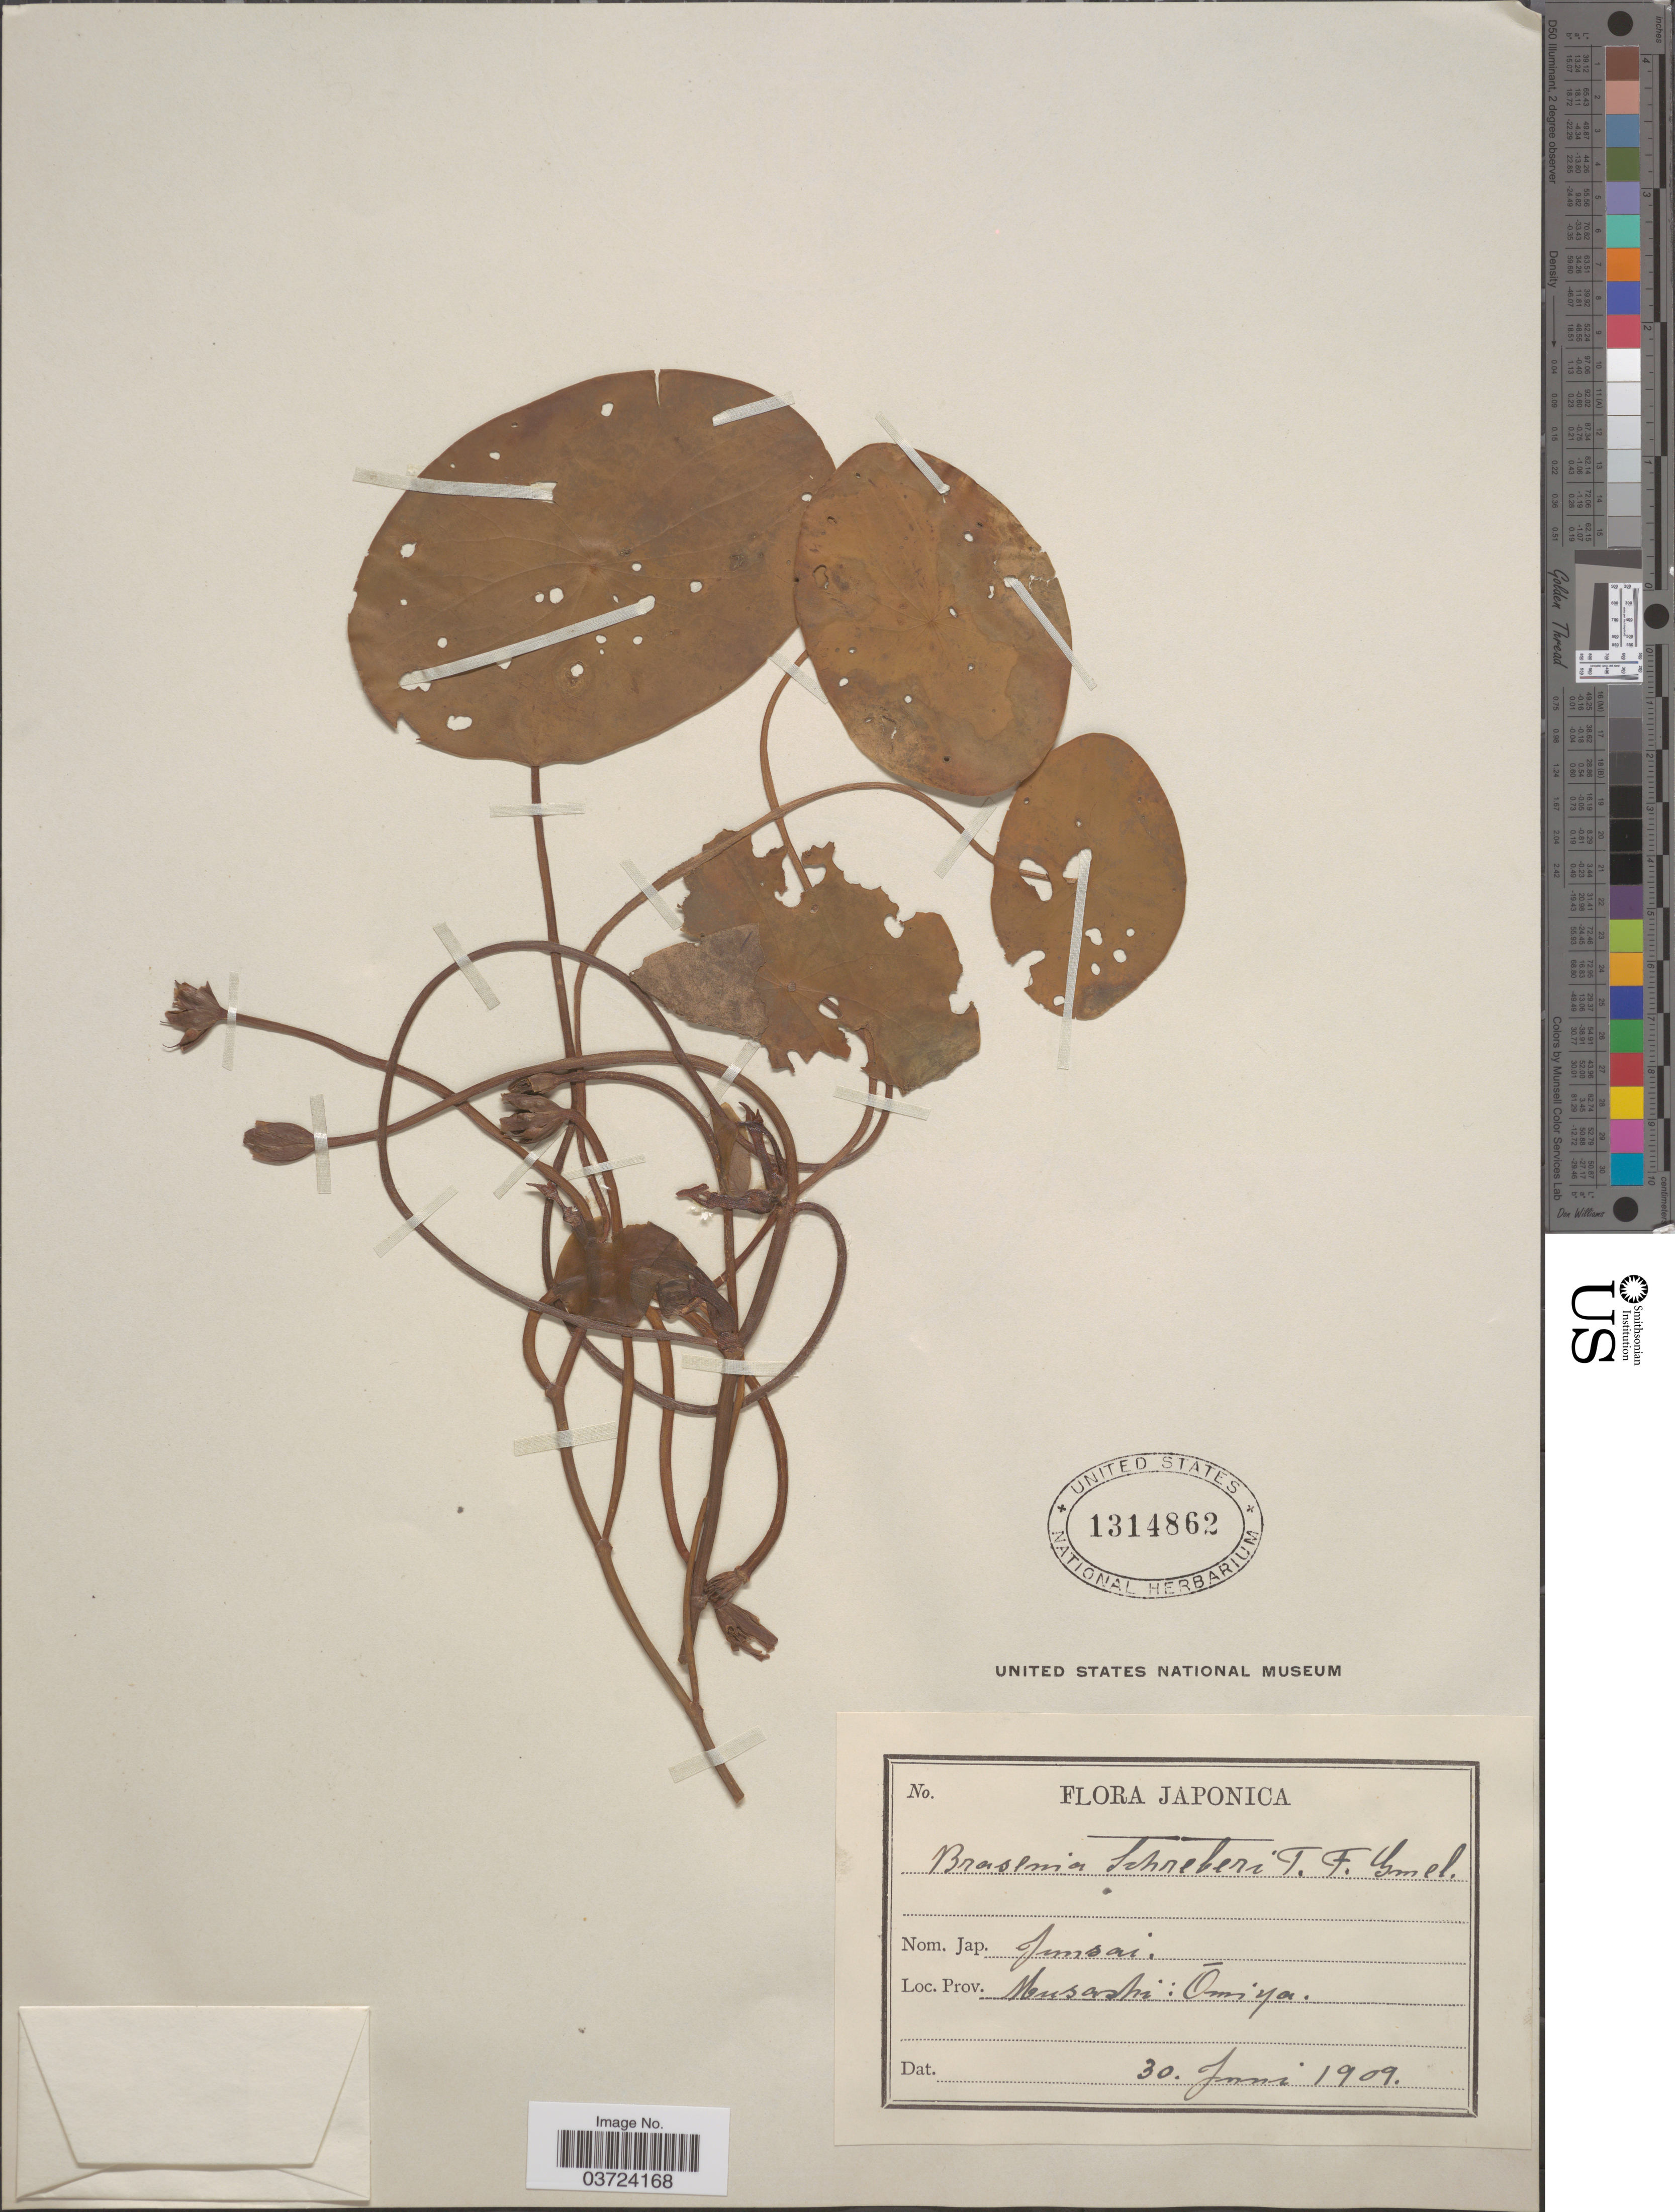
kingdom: Plantae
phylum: Tracheophyta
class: Magnoliopsida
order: Nymphaeales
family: Cabombaceae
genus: Brasenia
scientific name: Brasenia schreberi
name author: J.F. Gmel.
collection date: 1909-06-30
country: Japan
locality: Prov. Musashi: Ōmiya.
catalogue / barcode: US 1314862